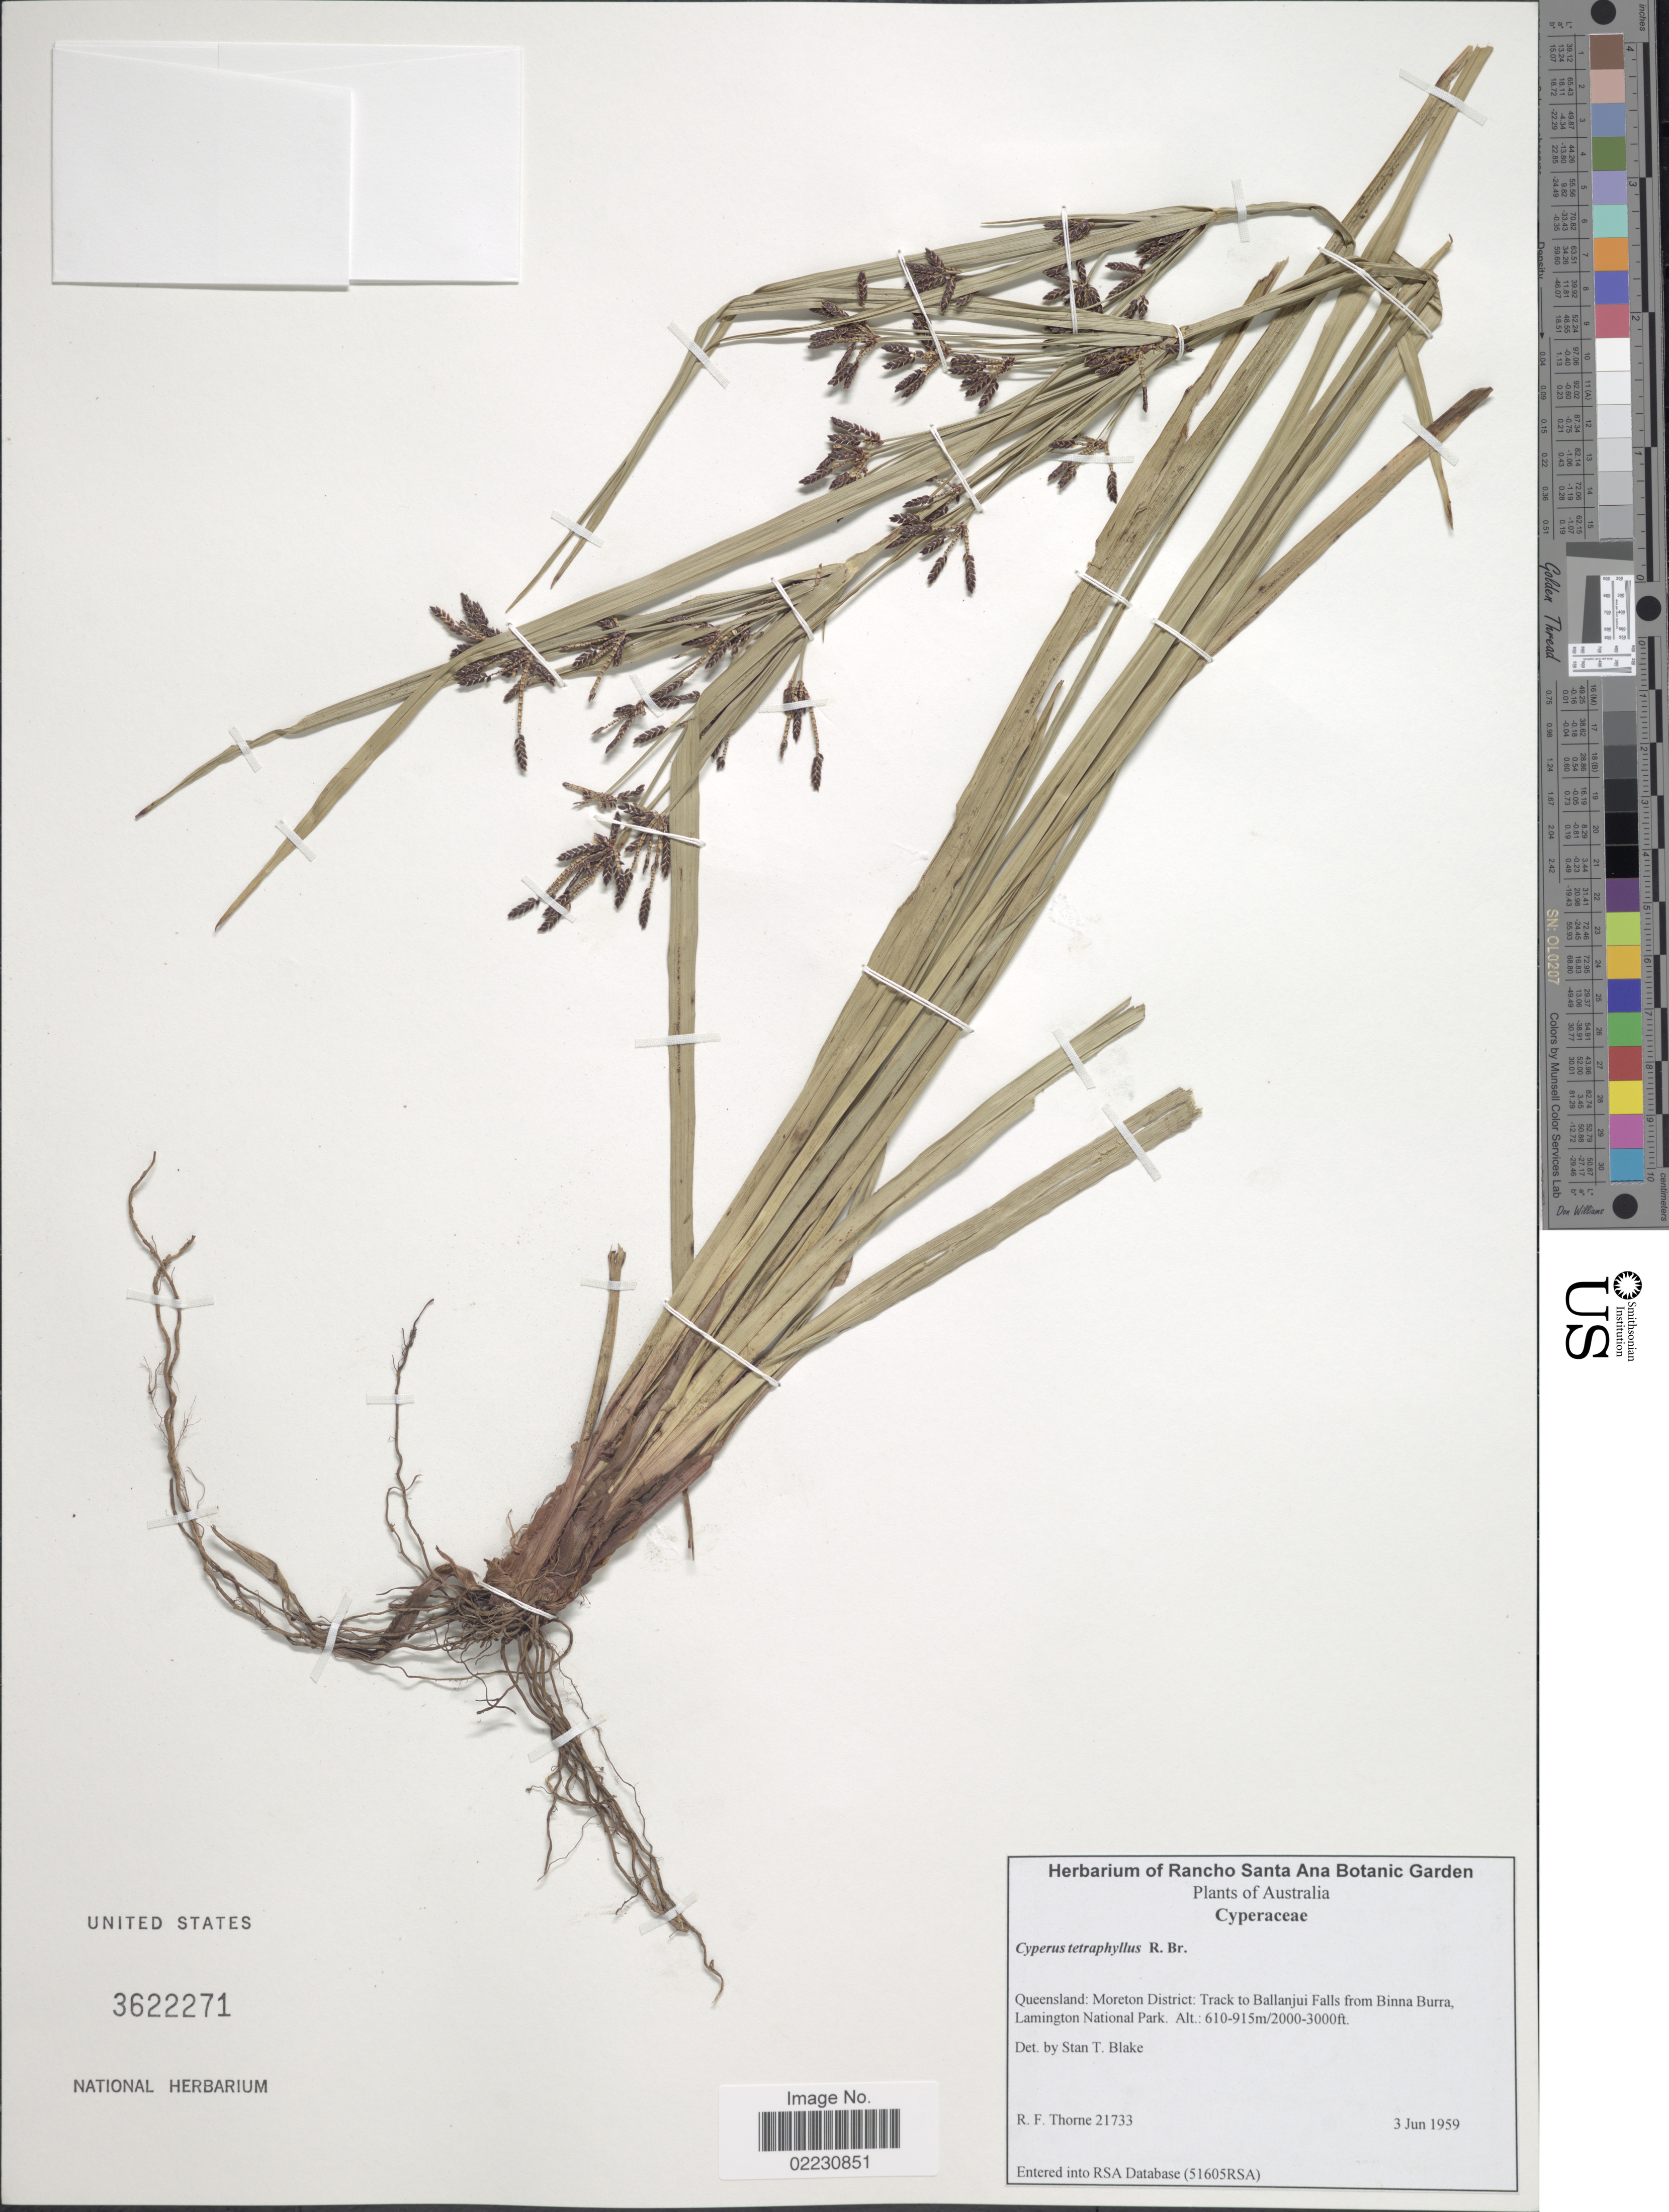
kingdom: Plantae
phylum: Tracheophyta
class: Liliopsida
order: Poales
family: Cyperaceae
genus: Cyperus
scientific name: Cyperus tetraphyllus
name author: R. Br.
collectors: R. F. Thorne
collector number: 21733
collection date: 1959-06-03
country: Australia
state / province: Queensland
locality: Moreton District, Track to Ballanjui Falls from Binna Burra, Lamington National Park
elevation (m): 610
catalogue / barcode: US 3622271